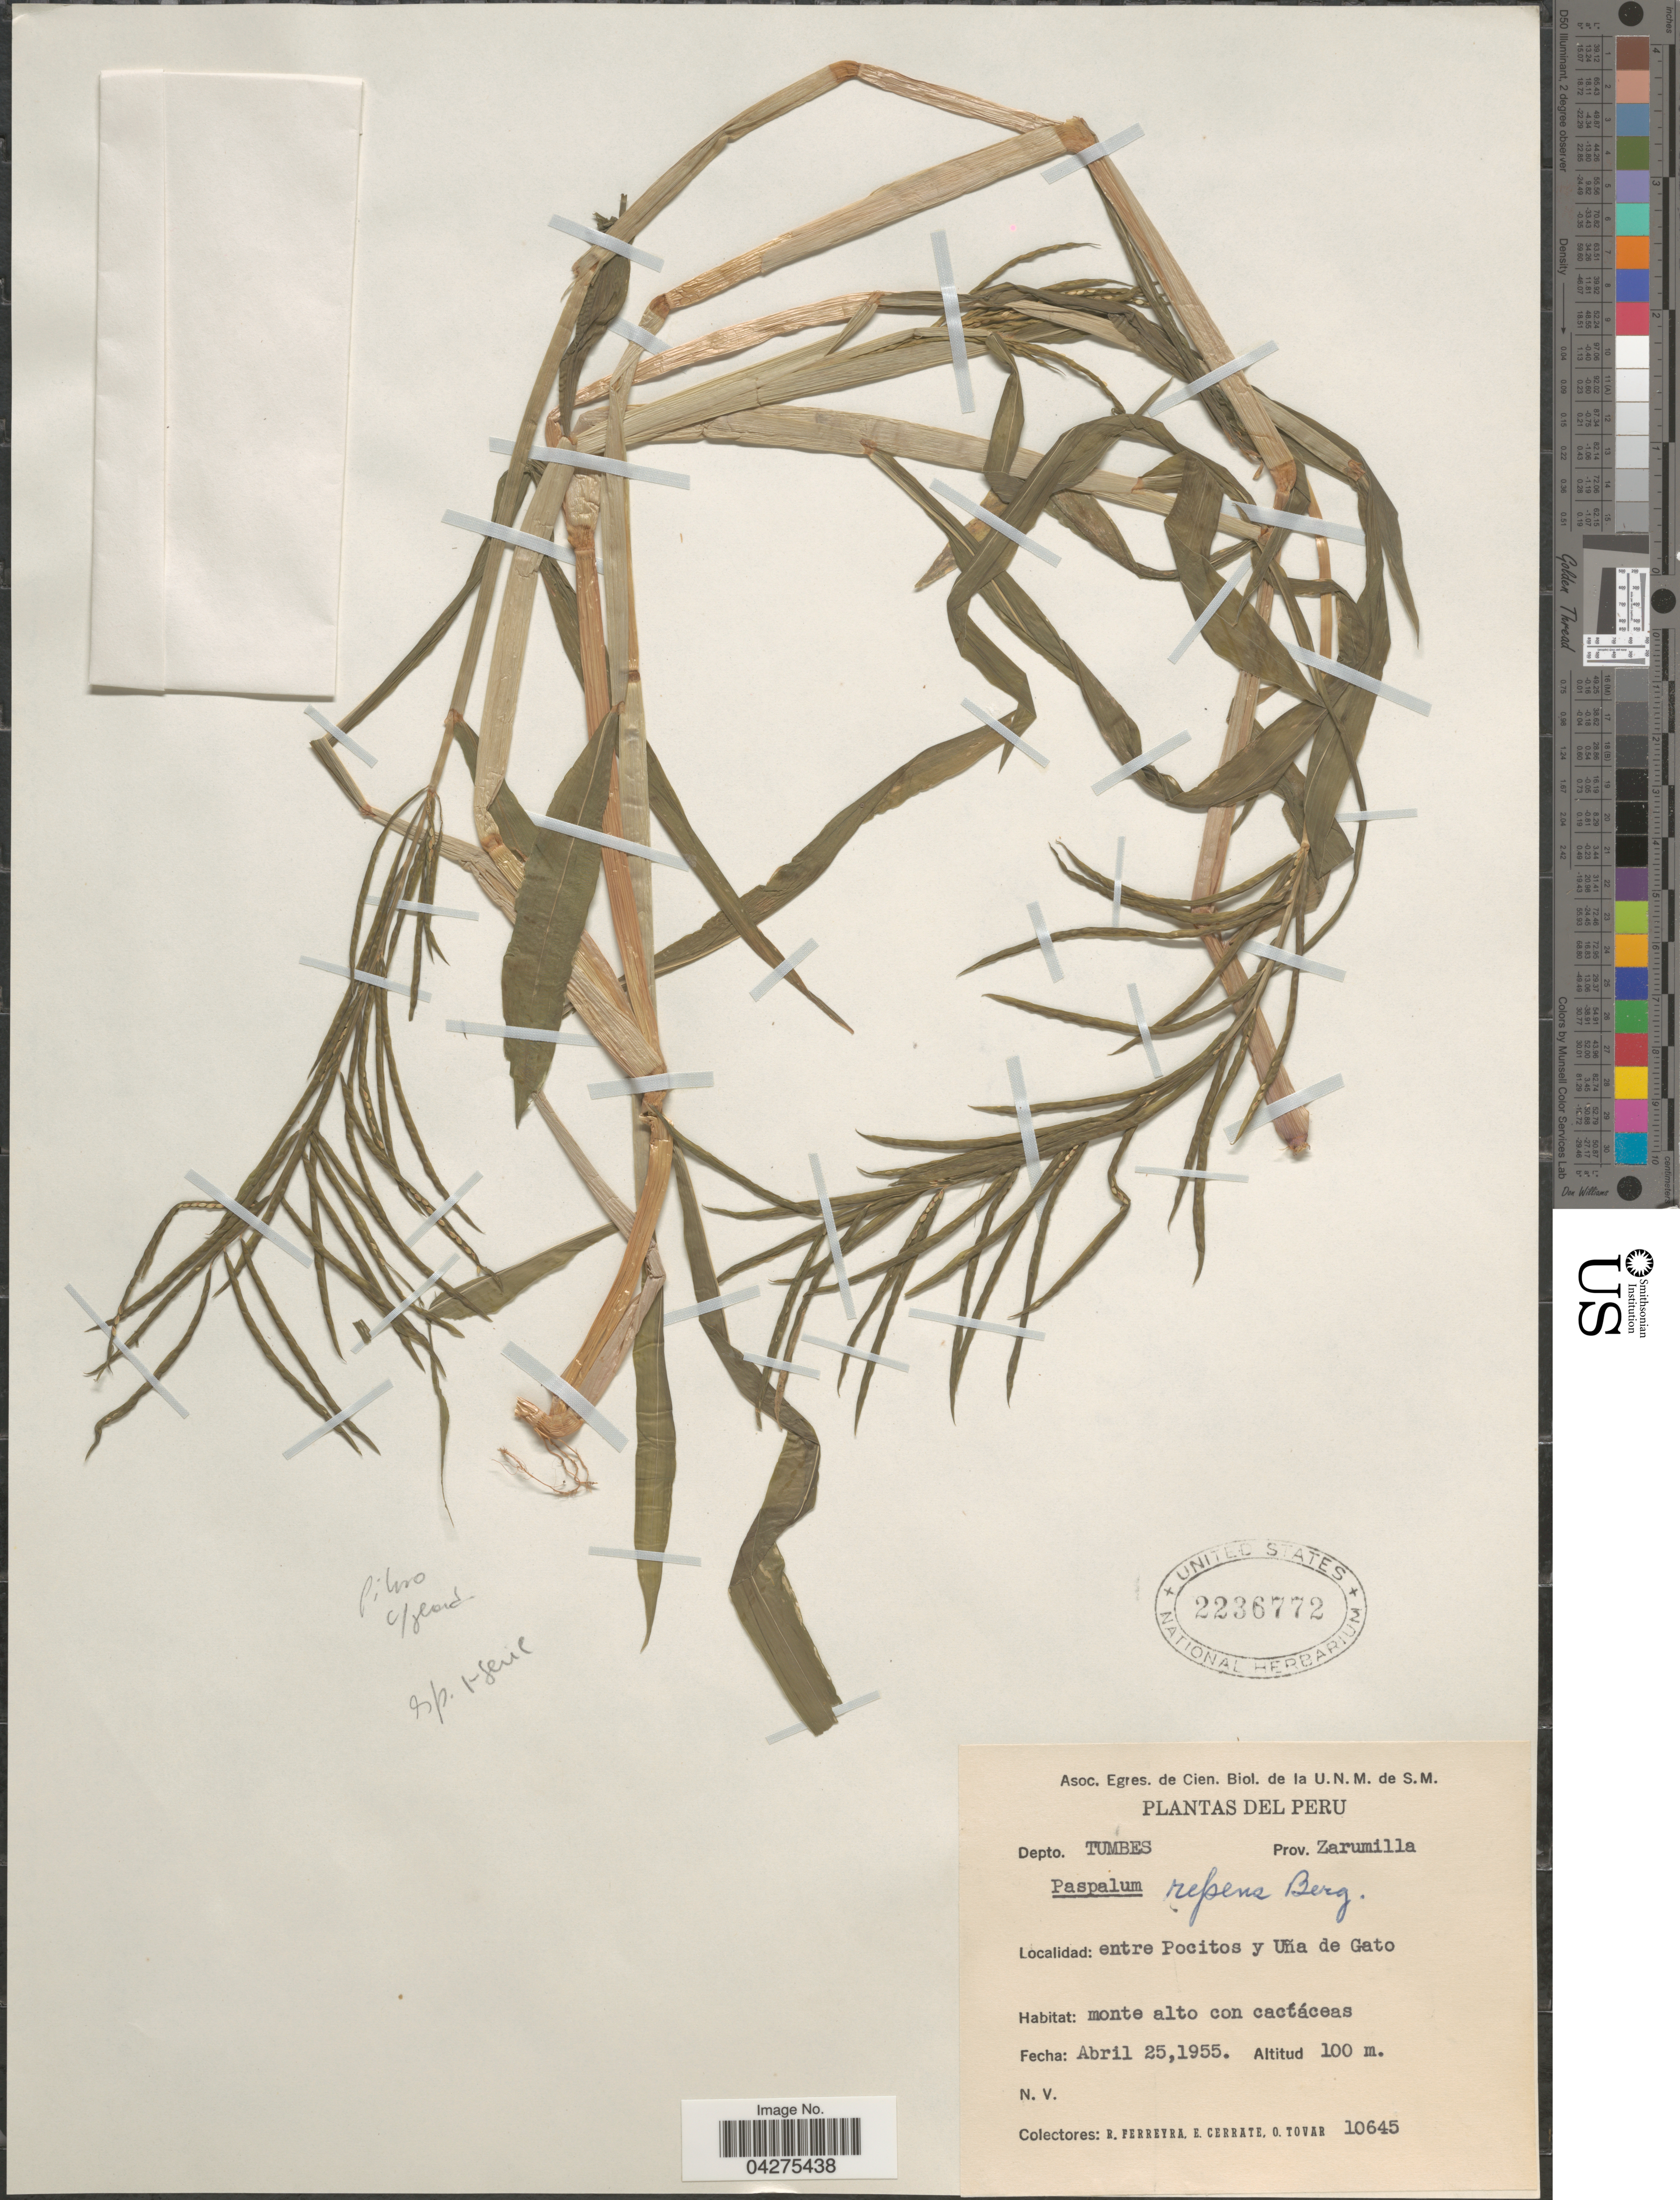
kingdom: Plantae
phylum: Tracheophyta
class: Liliopsida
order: Poales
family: Poaceae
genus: Paspalum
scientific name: Paspalum repens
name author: P.J. Bergius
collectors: R. A. Ferreyra, E. Cerrate & Ó. Tovar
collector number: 10645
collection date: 1955-04-25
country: Peru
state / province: Tumbes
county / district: Zarumilla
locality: Depto. Tumbes. Prov. Zarumilla. Entre Pocitos y Uña de Gato.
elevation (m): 100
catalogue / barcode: US 2236772